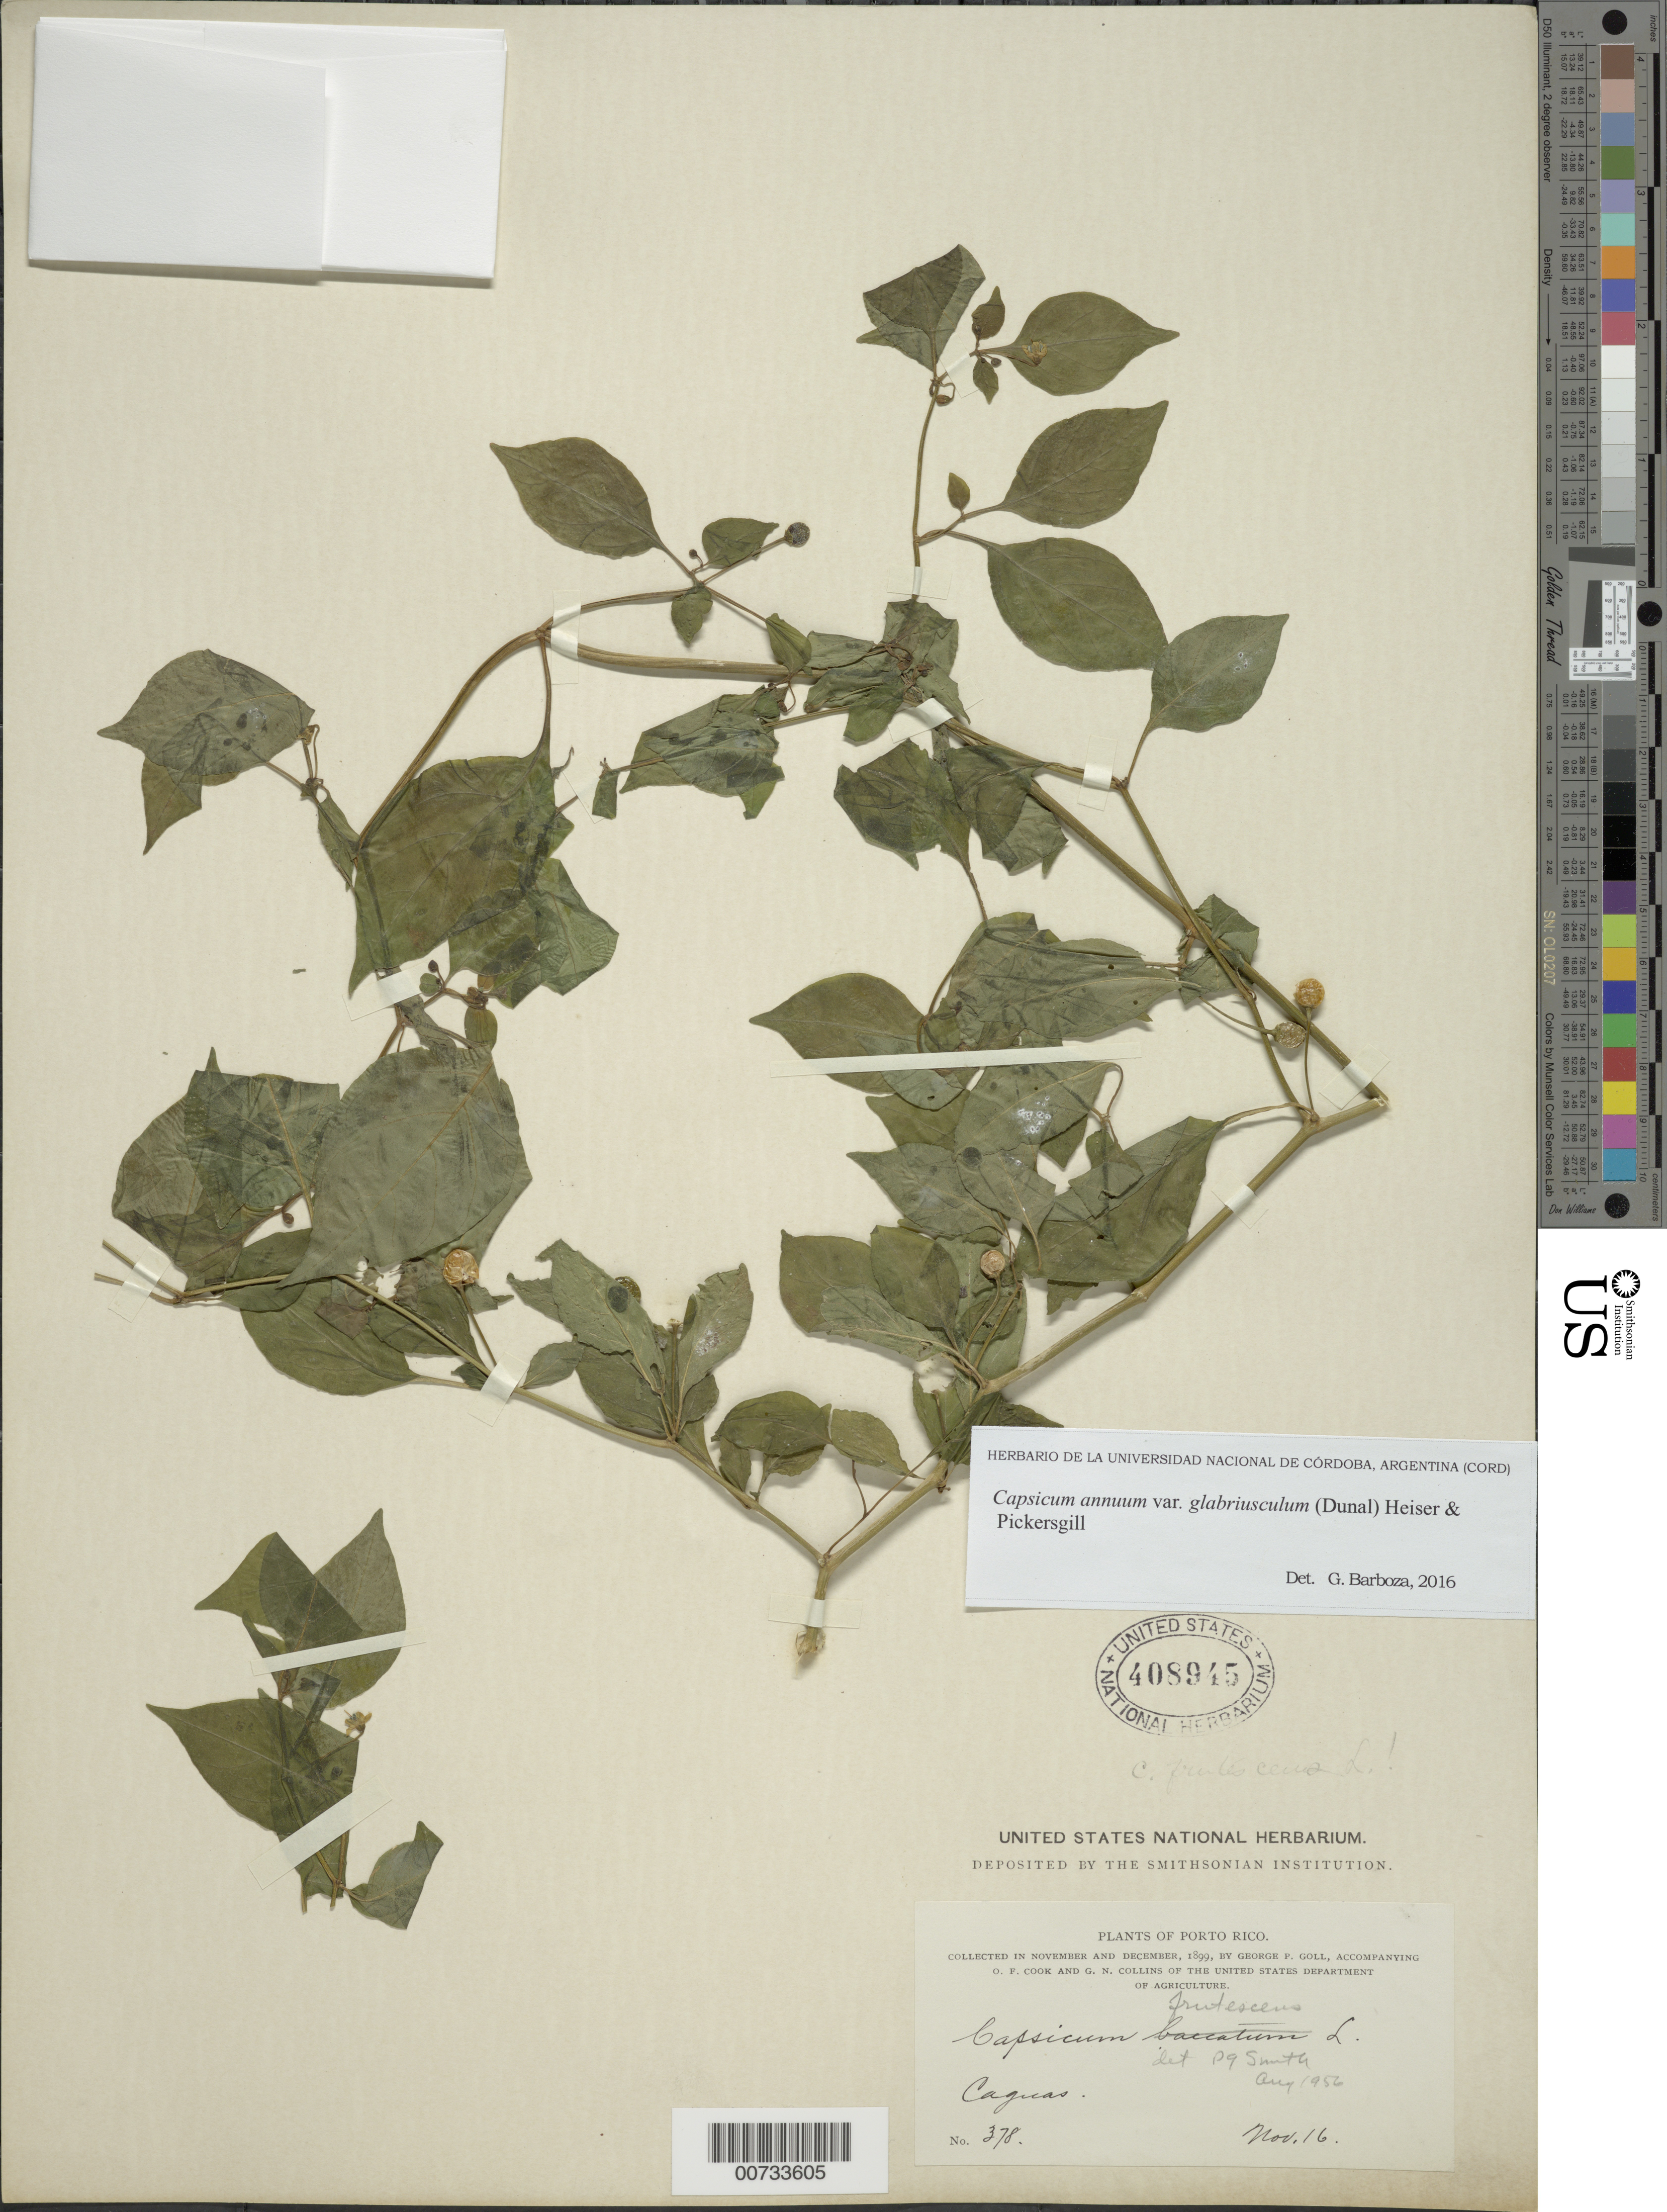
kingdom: Plantae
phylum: Tracheophyta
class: Magnoliopsida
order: Solanales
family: Solanaceae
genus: Capsicum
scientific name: Capsicum annuum var. glabriusculum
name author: (Dunal) Heiser & Pickersgill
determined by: Barboza, G. E., (CORD), Museo Botanico - Cordoba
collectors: G. Goll, O. F. Cook & G. N. Collins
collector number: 378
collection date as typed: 16 Nov 1899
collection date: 1899-11-16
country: Puerto Rico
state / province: Caguas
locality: Caguas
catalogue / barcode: US 408945